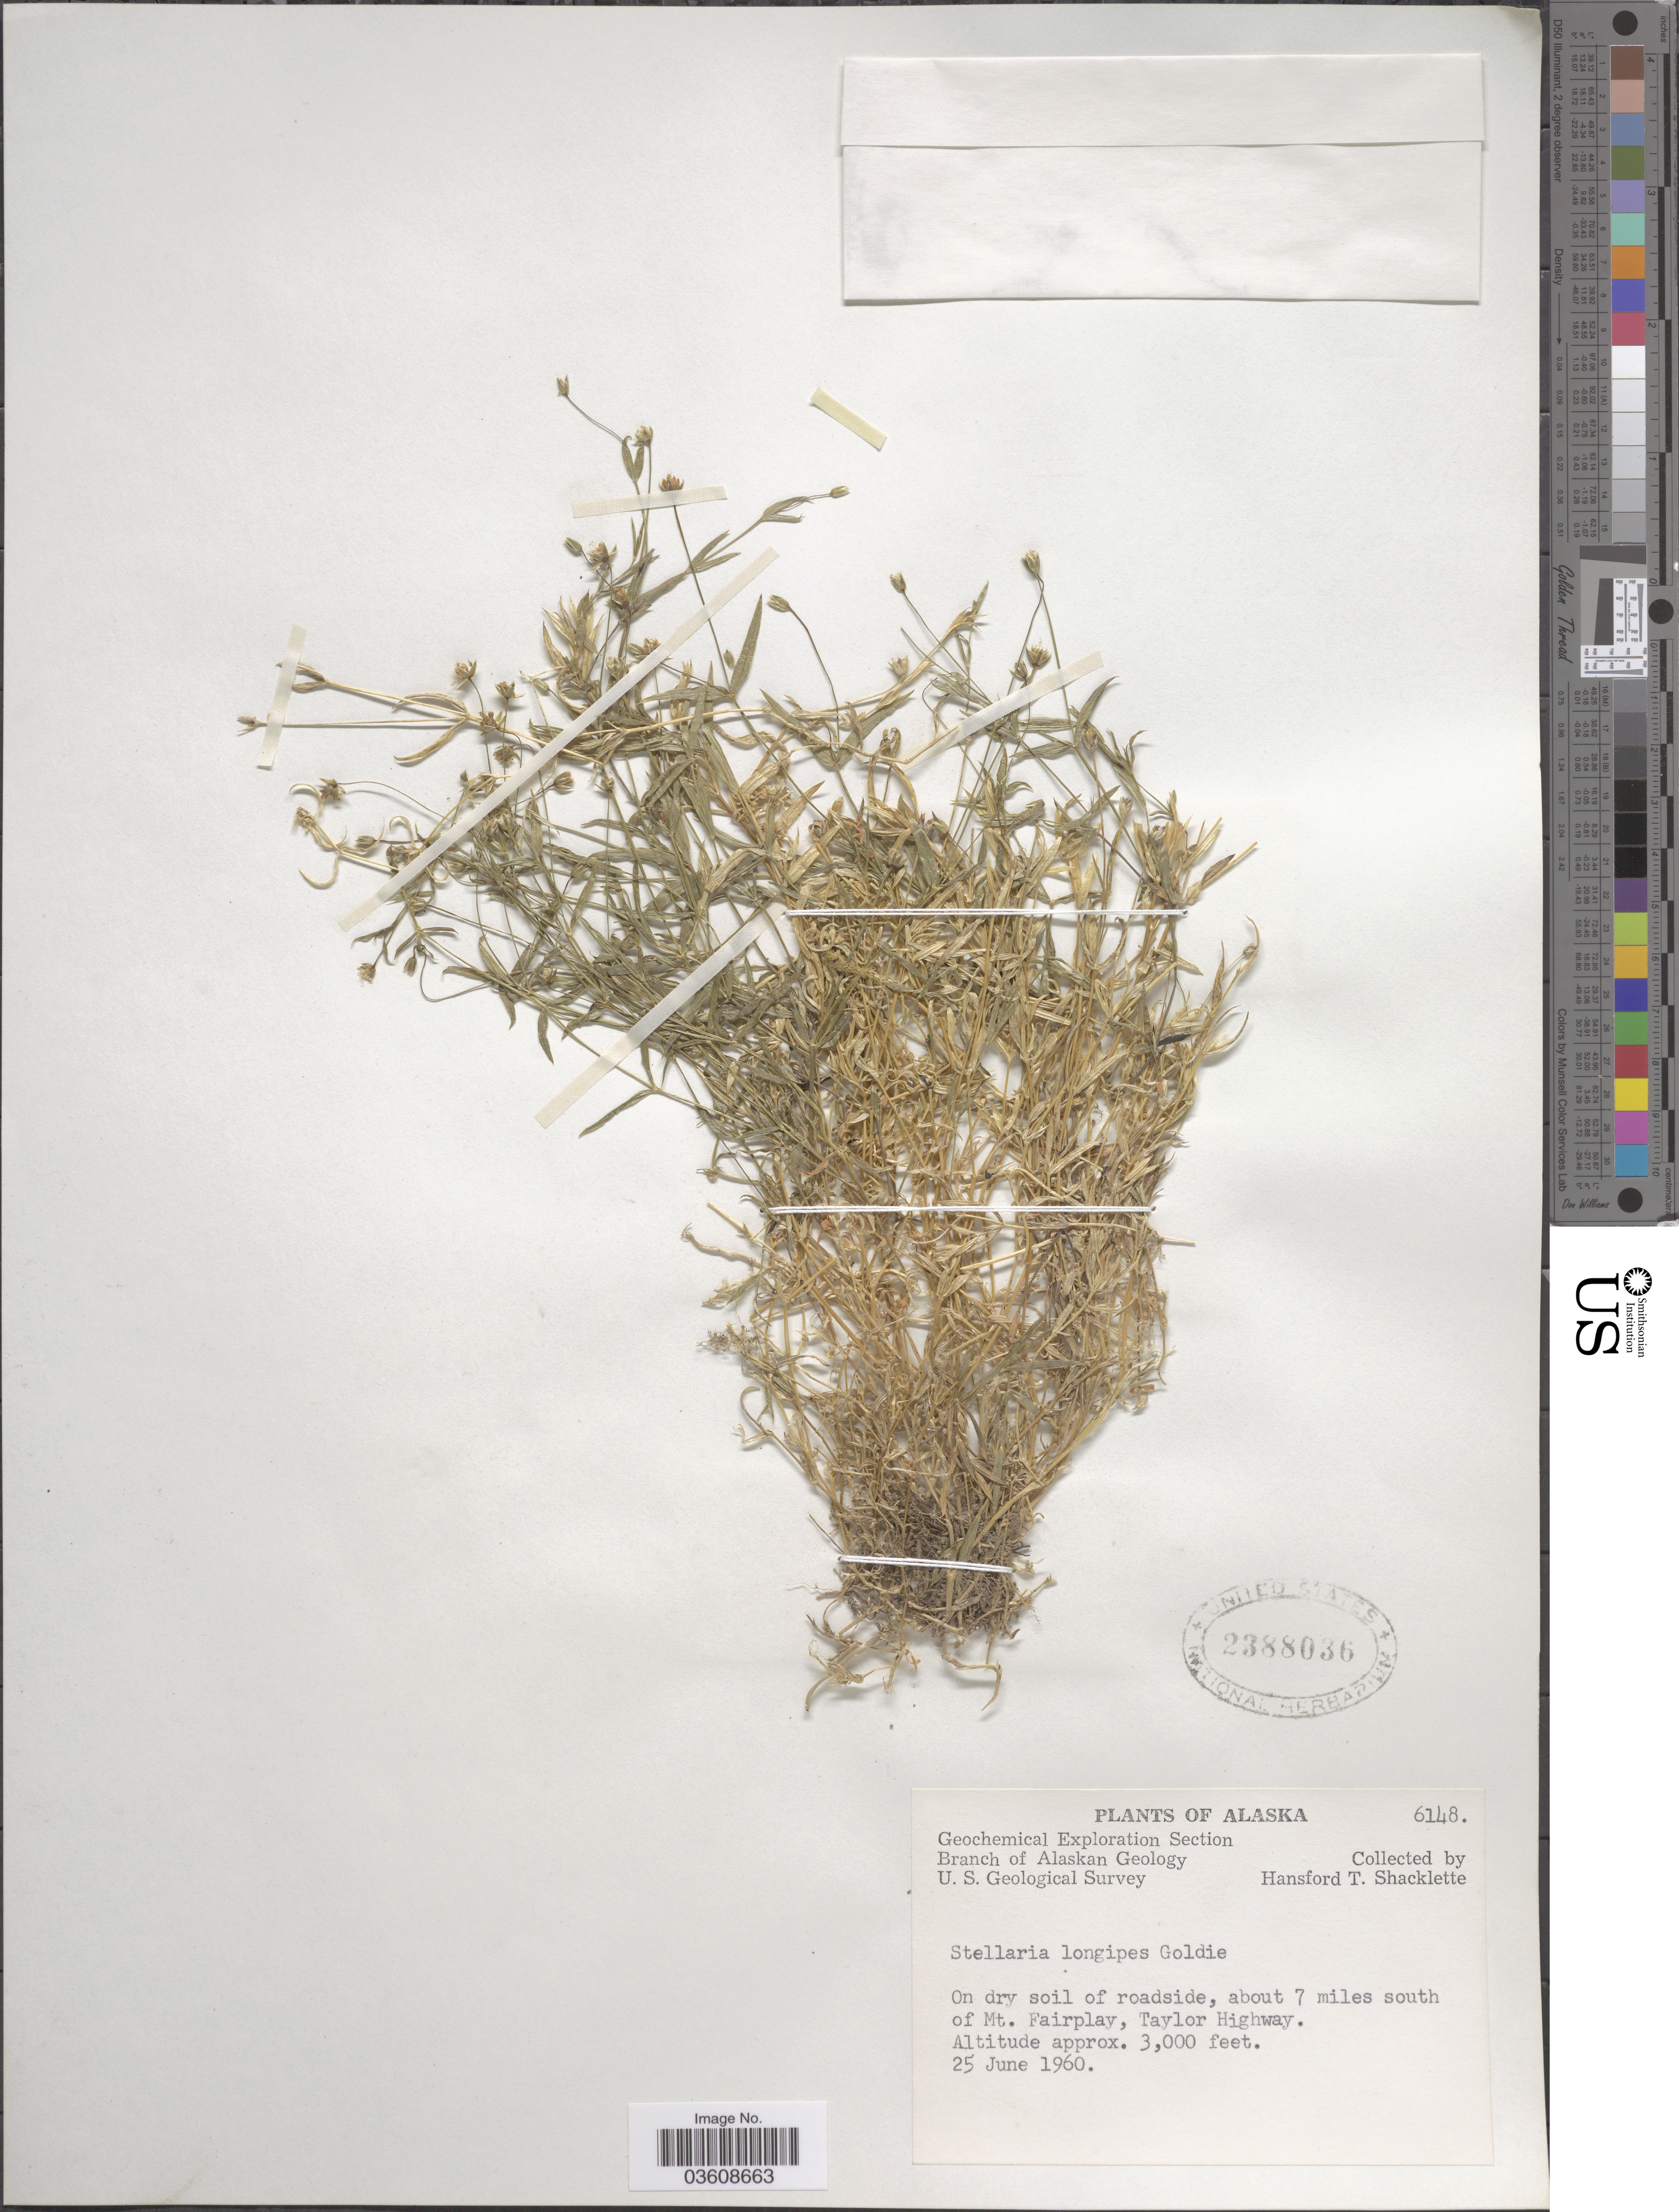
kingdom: Plantae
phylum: Tracheophyta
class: Magnoliopsida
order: Caryophyllales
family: Caryophyllaceae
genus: Stellaria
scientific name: Stellaria longipes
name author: Goldie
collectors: H. Shacklette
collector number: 6148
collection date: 1960-06-25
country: United States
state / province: Alaska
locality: About 7 miles south of Mt. Fairplay, Taylor Highway.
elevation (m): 914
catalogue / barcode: US 2388036